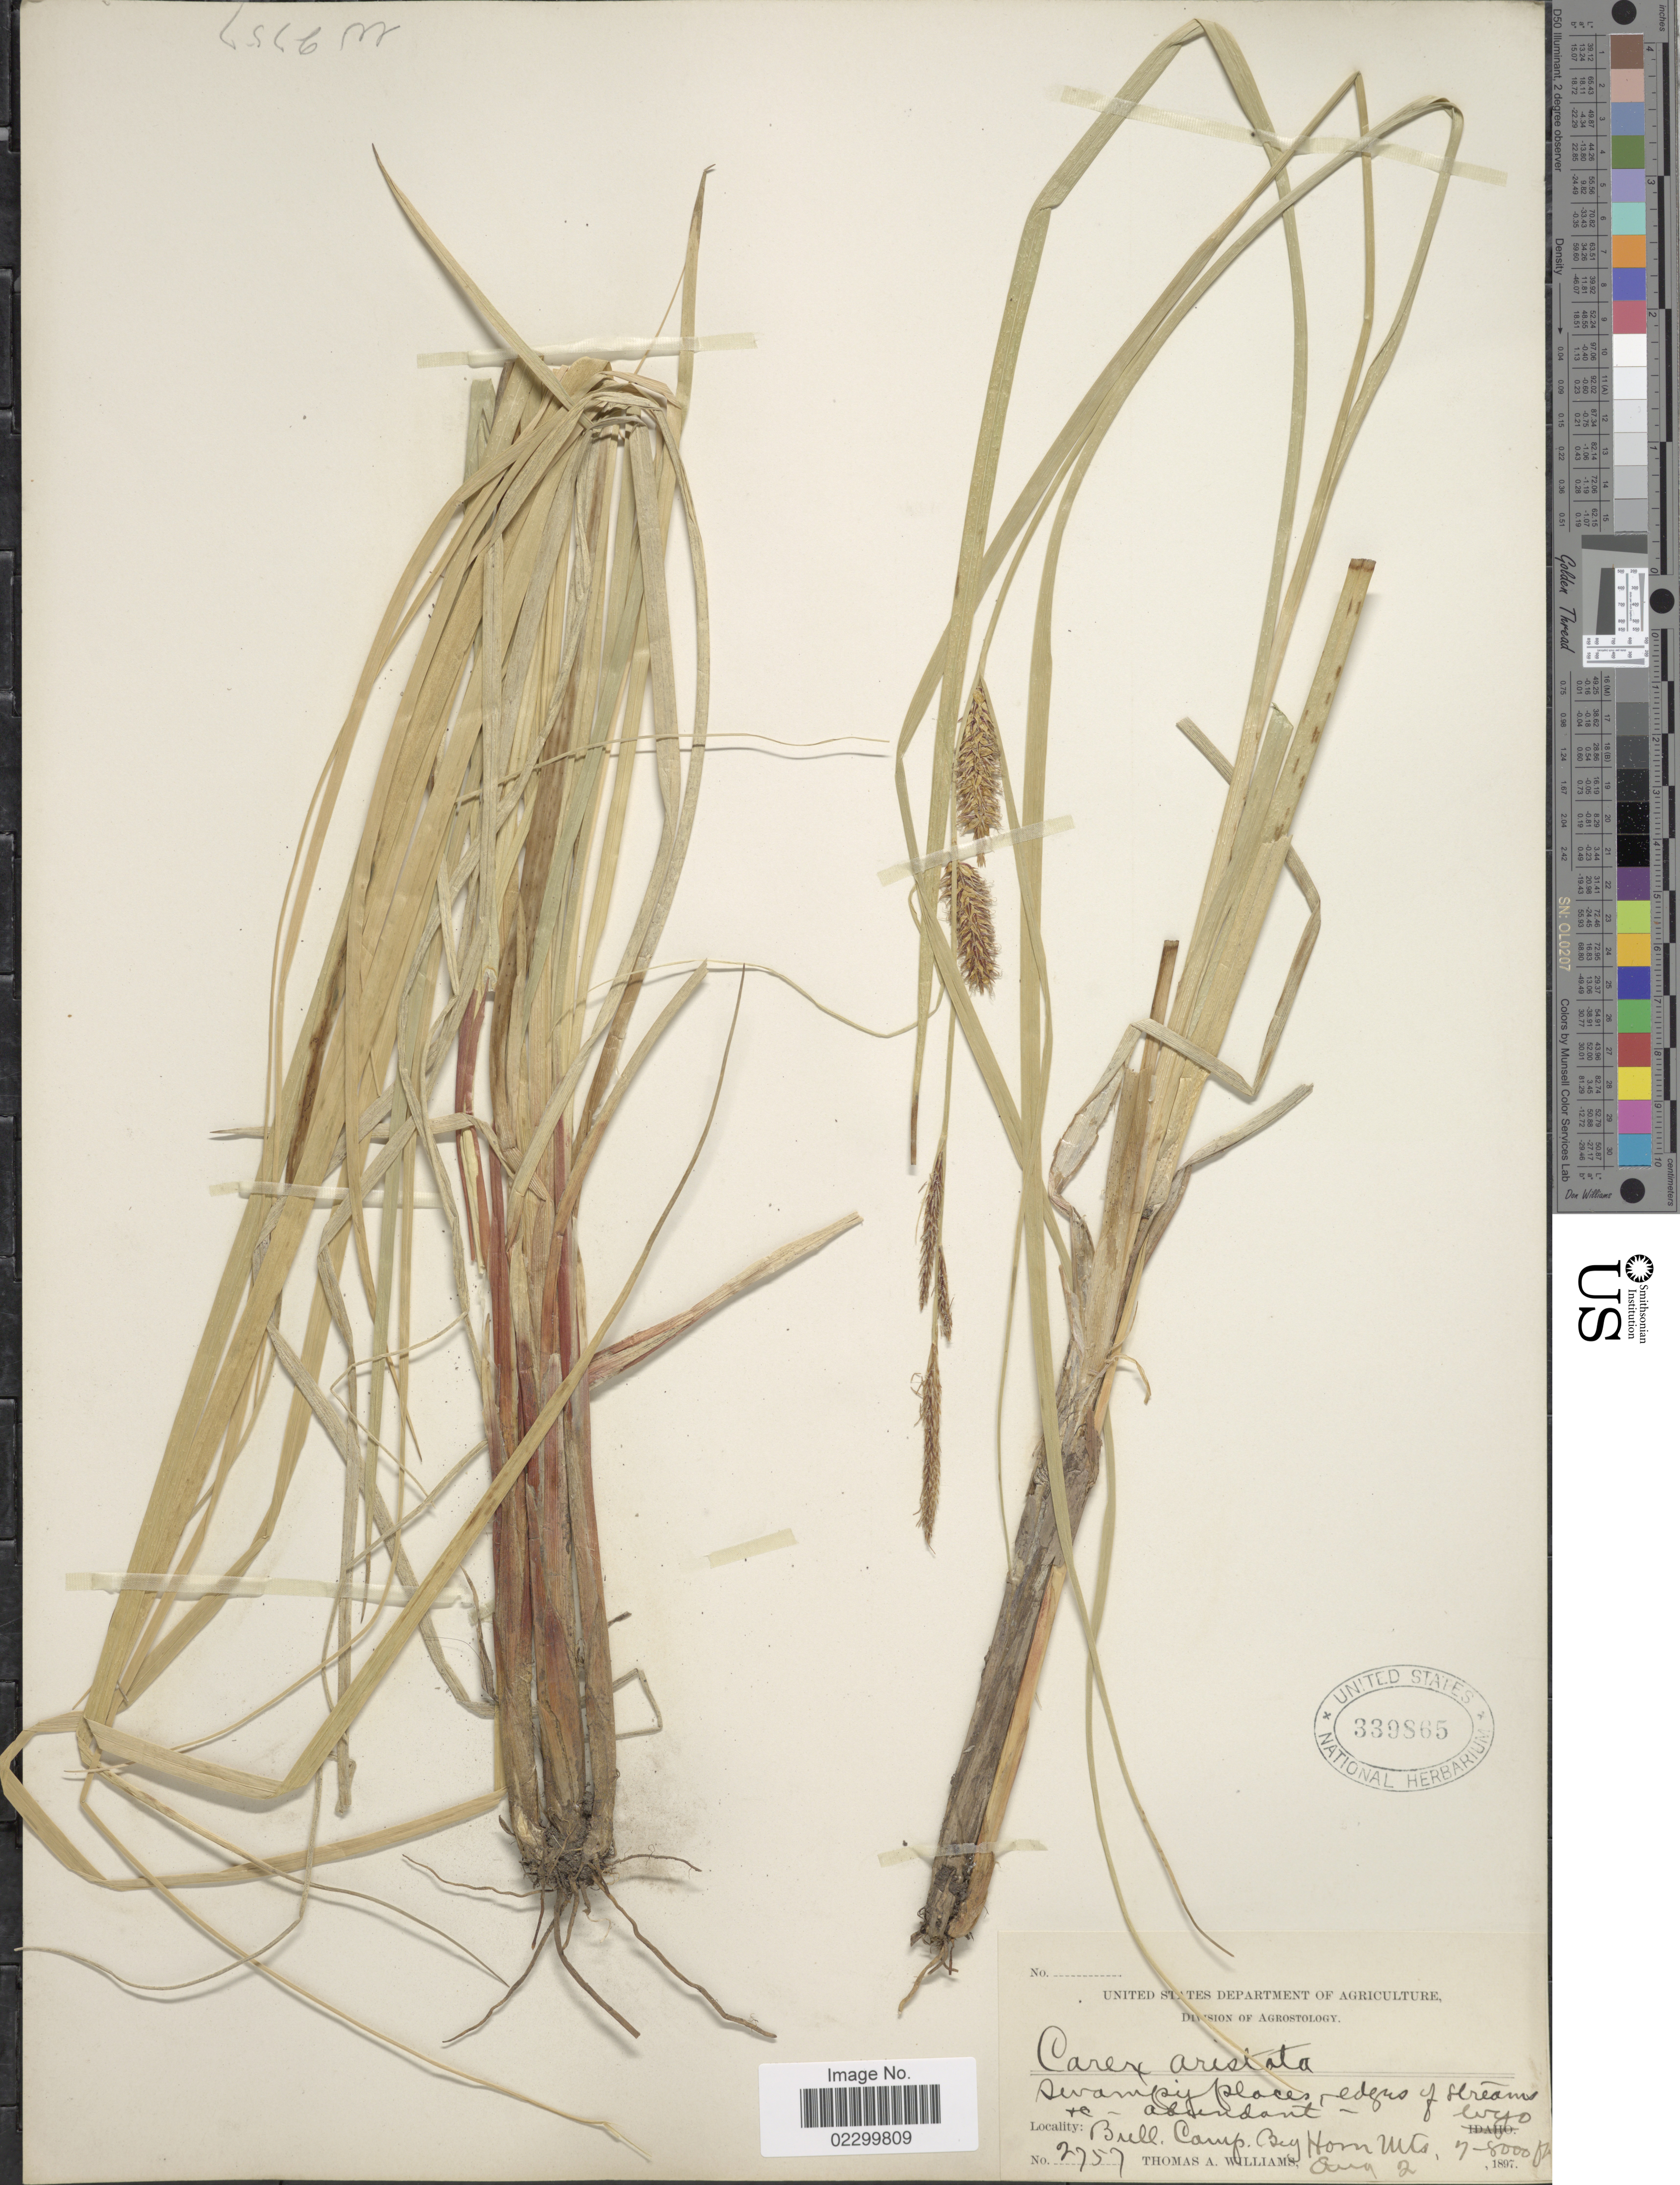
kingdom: Plantae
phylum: Tracheophyta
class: Liliopsida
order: Poales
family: Cyperaceae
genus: Carex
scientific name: Carex atherodes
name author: Spreng.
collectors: T. A. Williams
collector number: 2757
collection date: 1897-08-02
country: United States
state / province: Wyoming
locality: Swampy places, edges of streams, Bull Camp, Big Horn Mts.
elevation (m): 2134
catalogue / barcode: US 339865